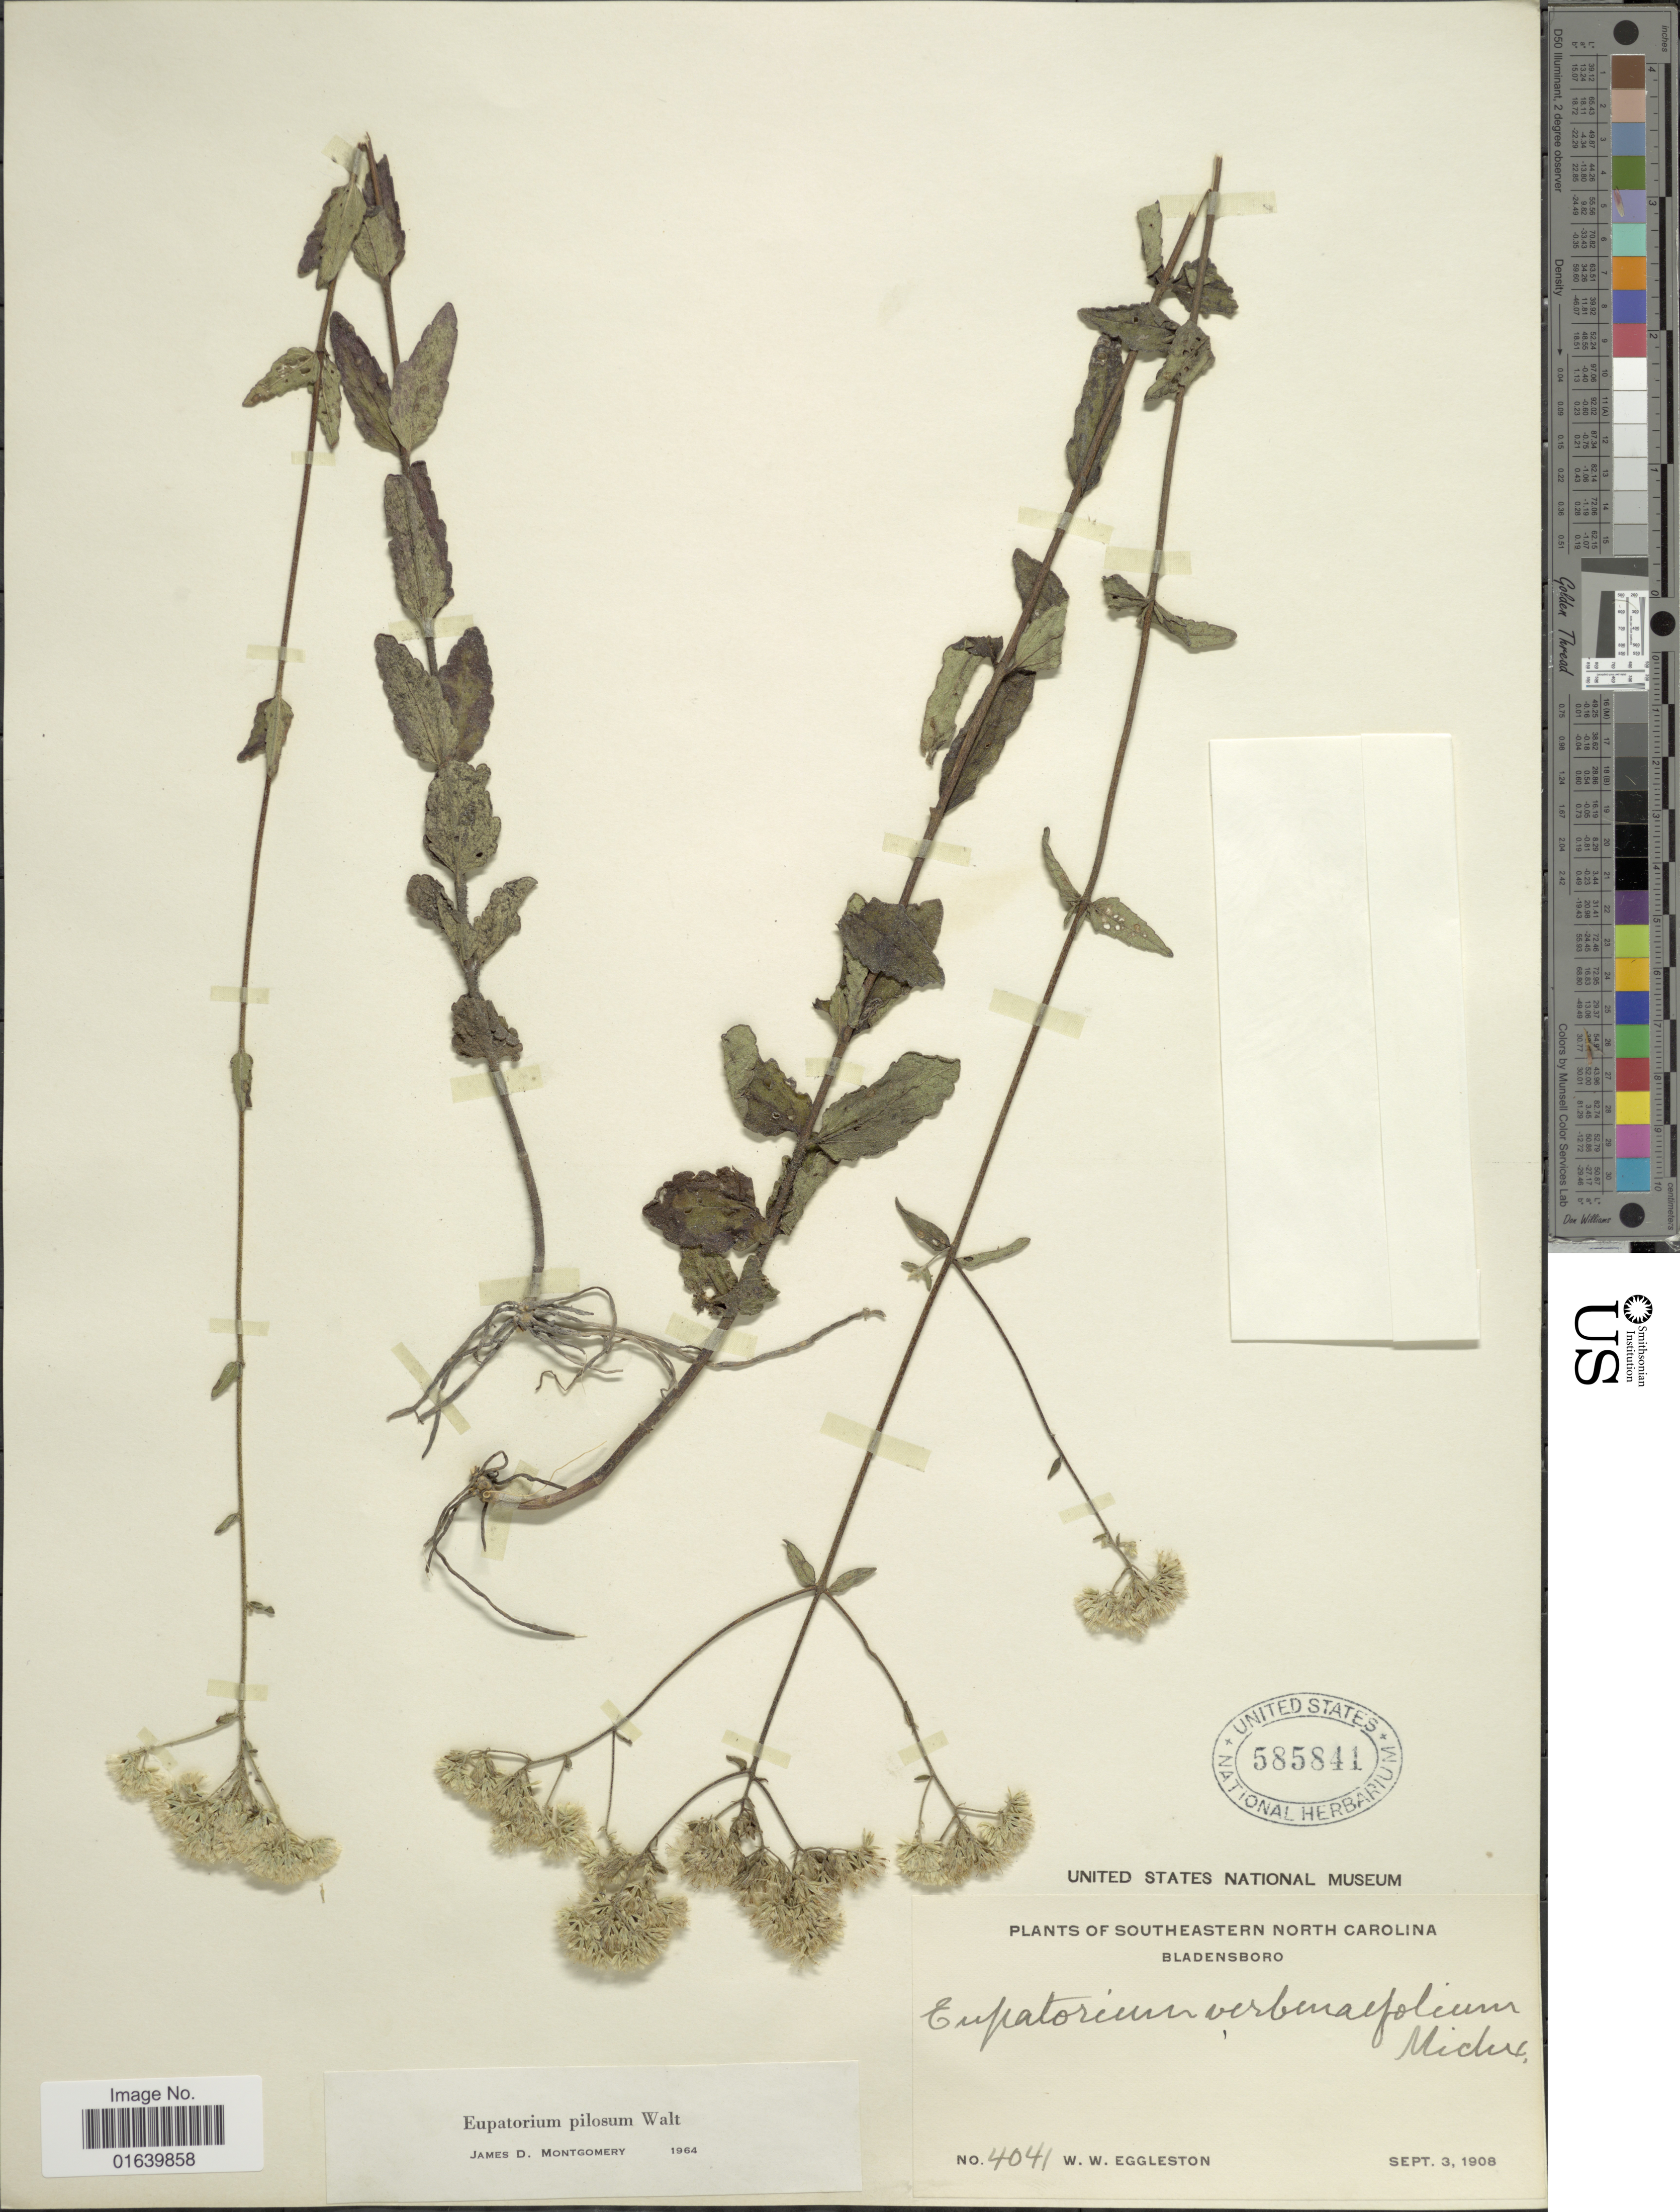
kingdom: Plantae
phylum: Tracheophyta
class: Magnoliopsida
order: Asterales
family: Asteraceae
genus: Eupatorium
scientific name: Eupatorium pilosum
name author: Walter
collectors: W. W. Eggleston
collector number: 4041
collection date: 1908-09-03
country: United States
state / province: North Carolina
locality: Southeastern North Carolina, Bladensboro.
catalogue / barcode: US 585841